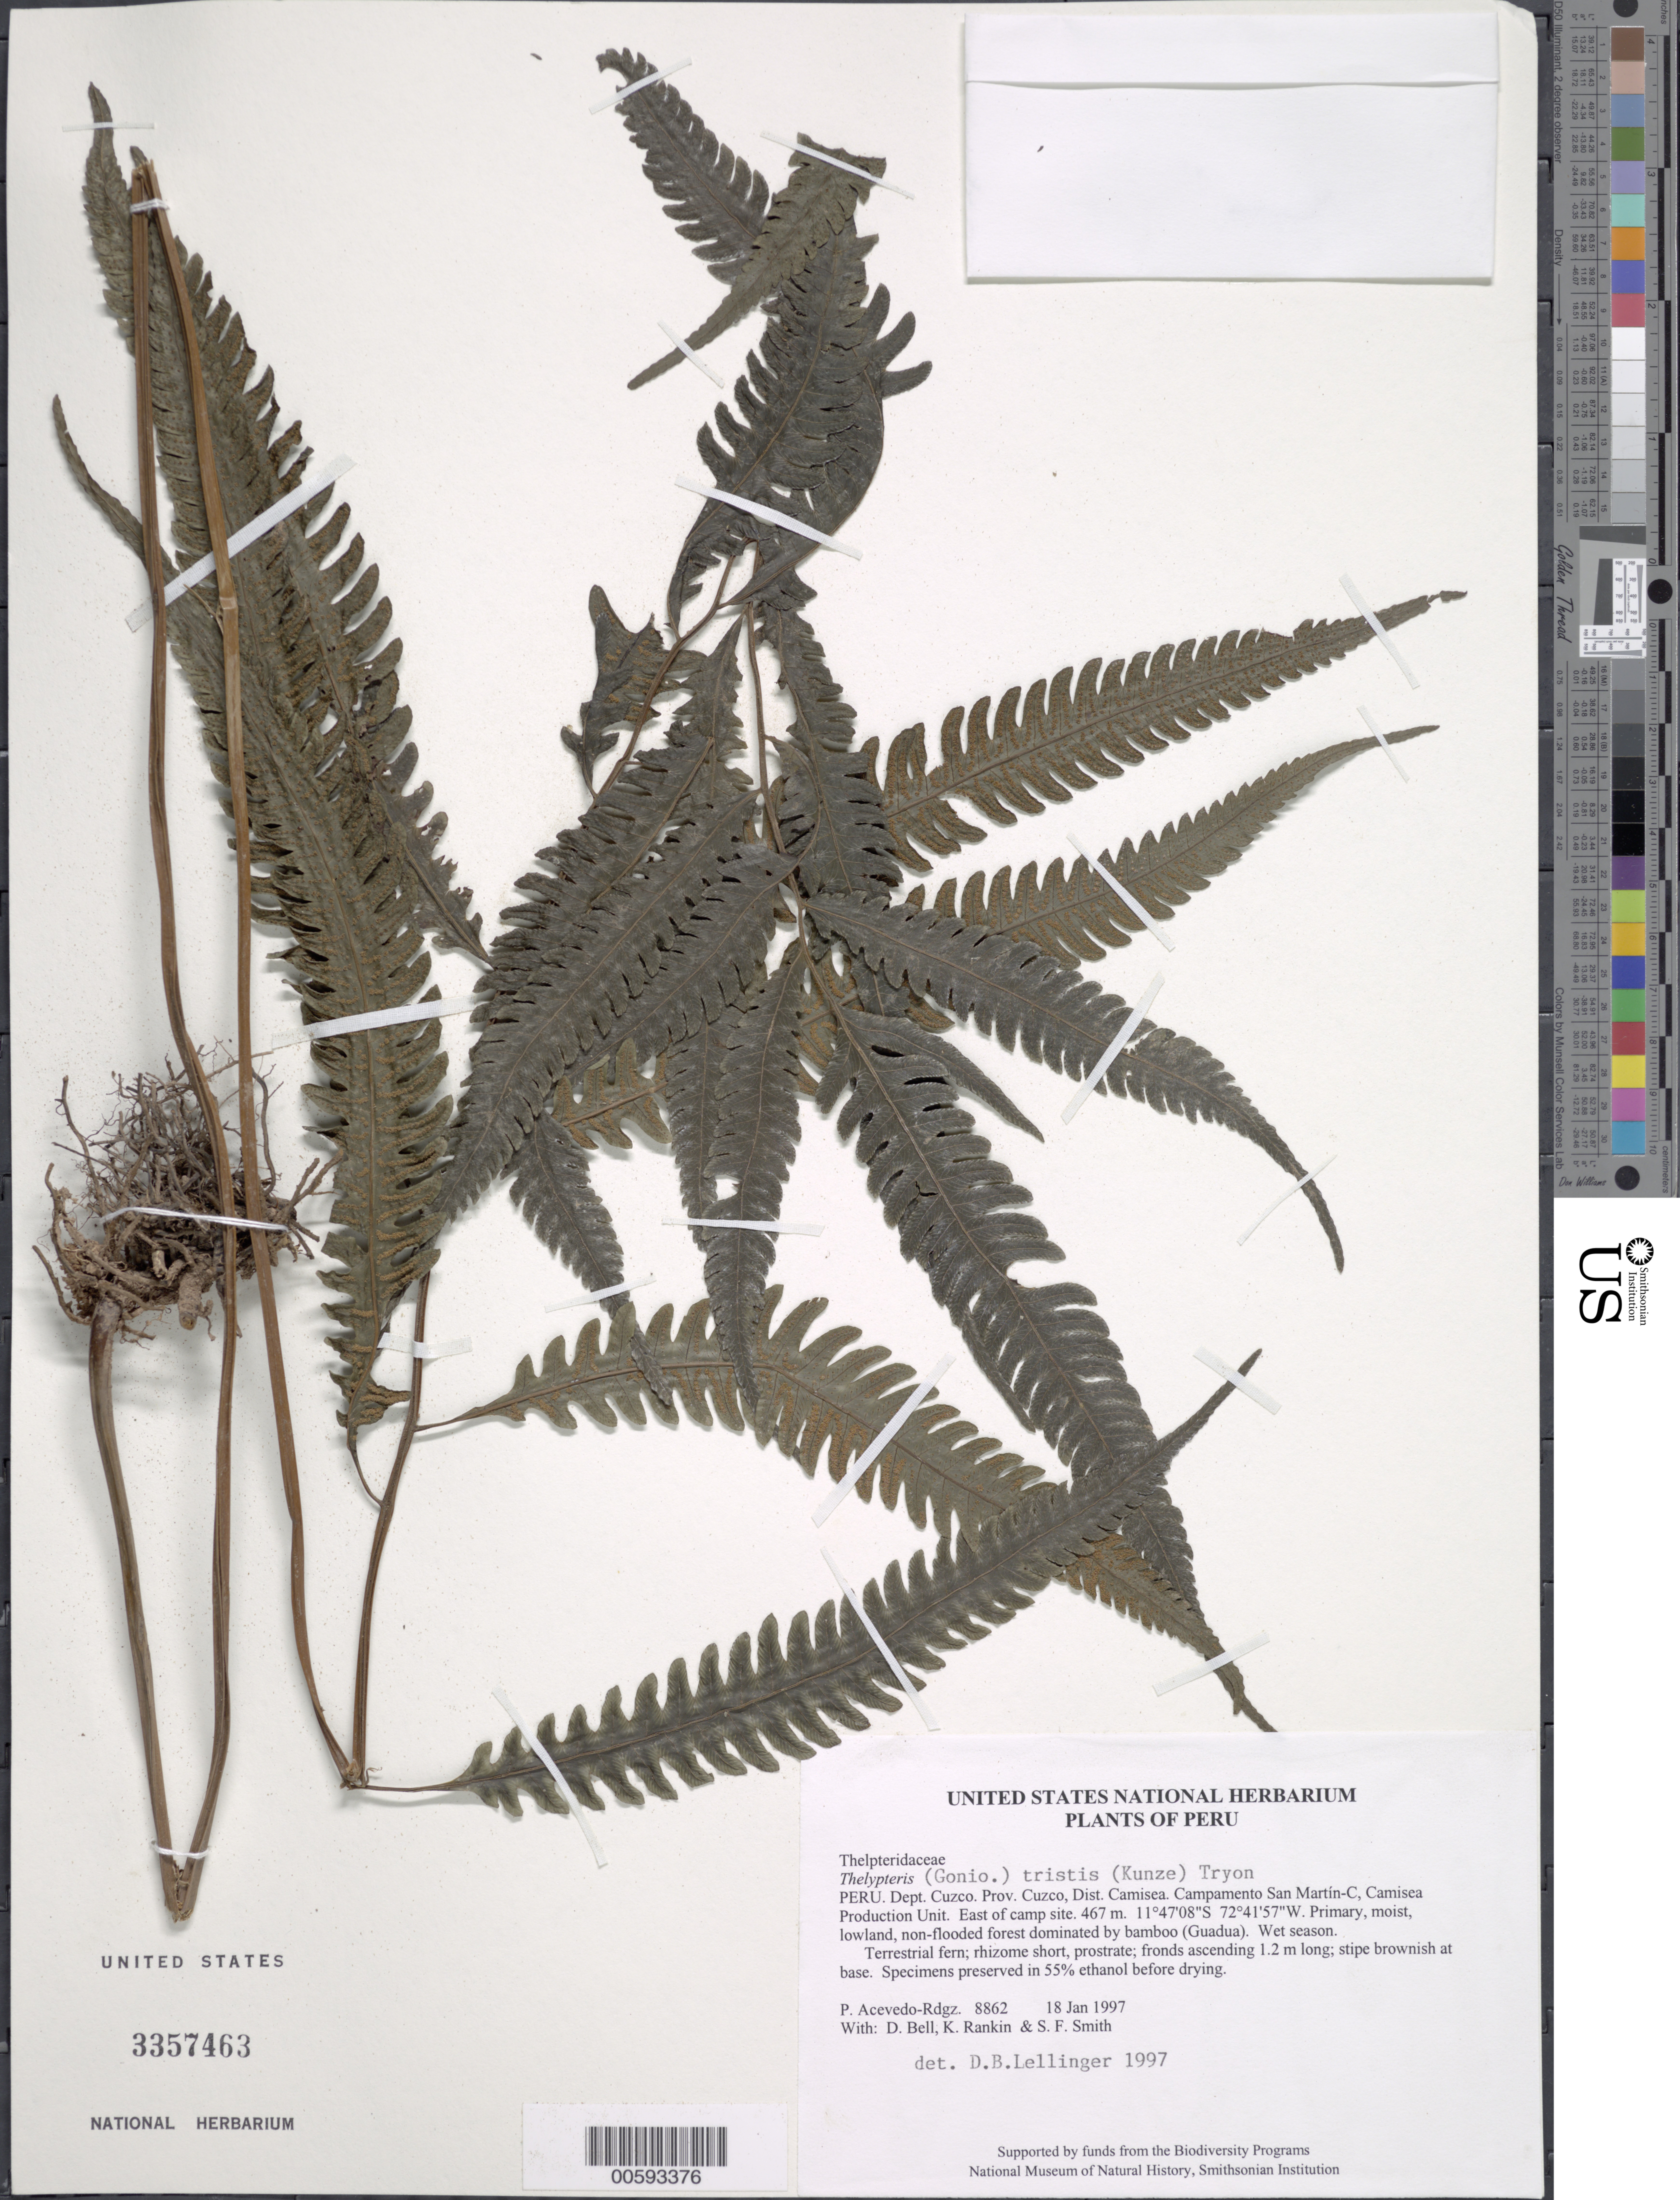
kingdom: Plantae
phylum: Tracheophyta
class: Polypodiopsida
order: Polypodiales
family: Thelypteridaceae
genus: Goniopteris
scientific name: Goniopteris tristis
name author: (Kuntze) Brade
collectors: P. Acevedo-Rodr., D. A. Bell, K. B. Rankin & S.F. Smith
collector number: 8862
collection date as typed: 18 Jan 1997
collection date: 1997-01-18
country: Peru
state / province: Cusco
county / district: Cusco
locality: Districto Camisea, Campamento San Martín-C, Camisea Production Unit. East of camp site.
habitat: Primary, moist, lowland, non-flooded forest dominated by bamboo (Guadua). Wet season.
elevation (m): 467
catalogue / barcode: US 3357463